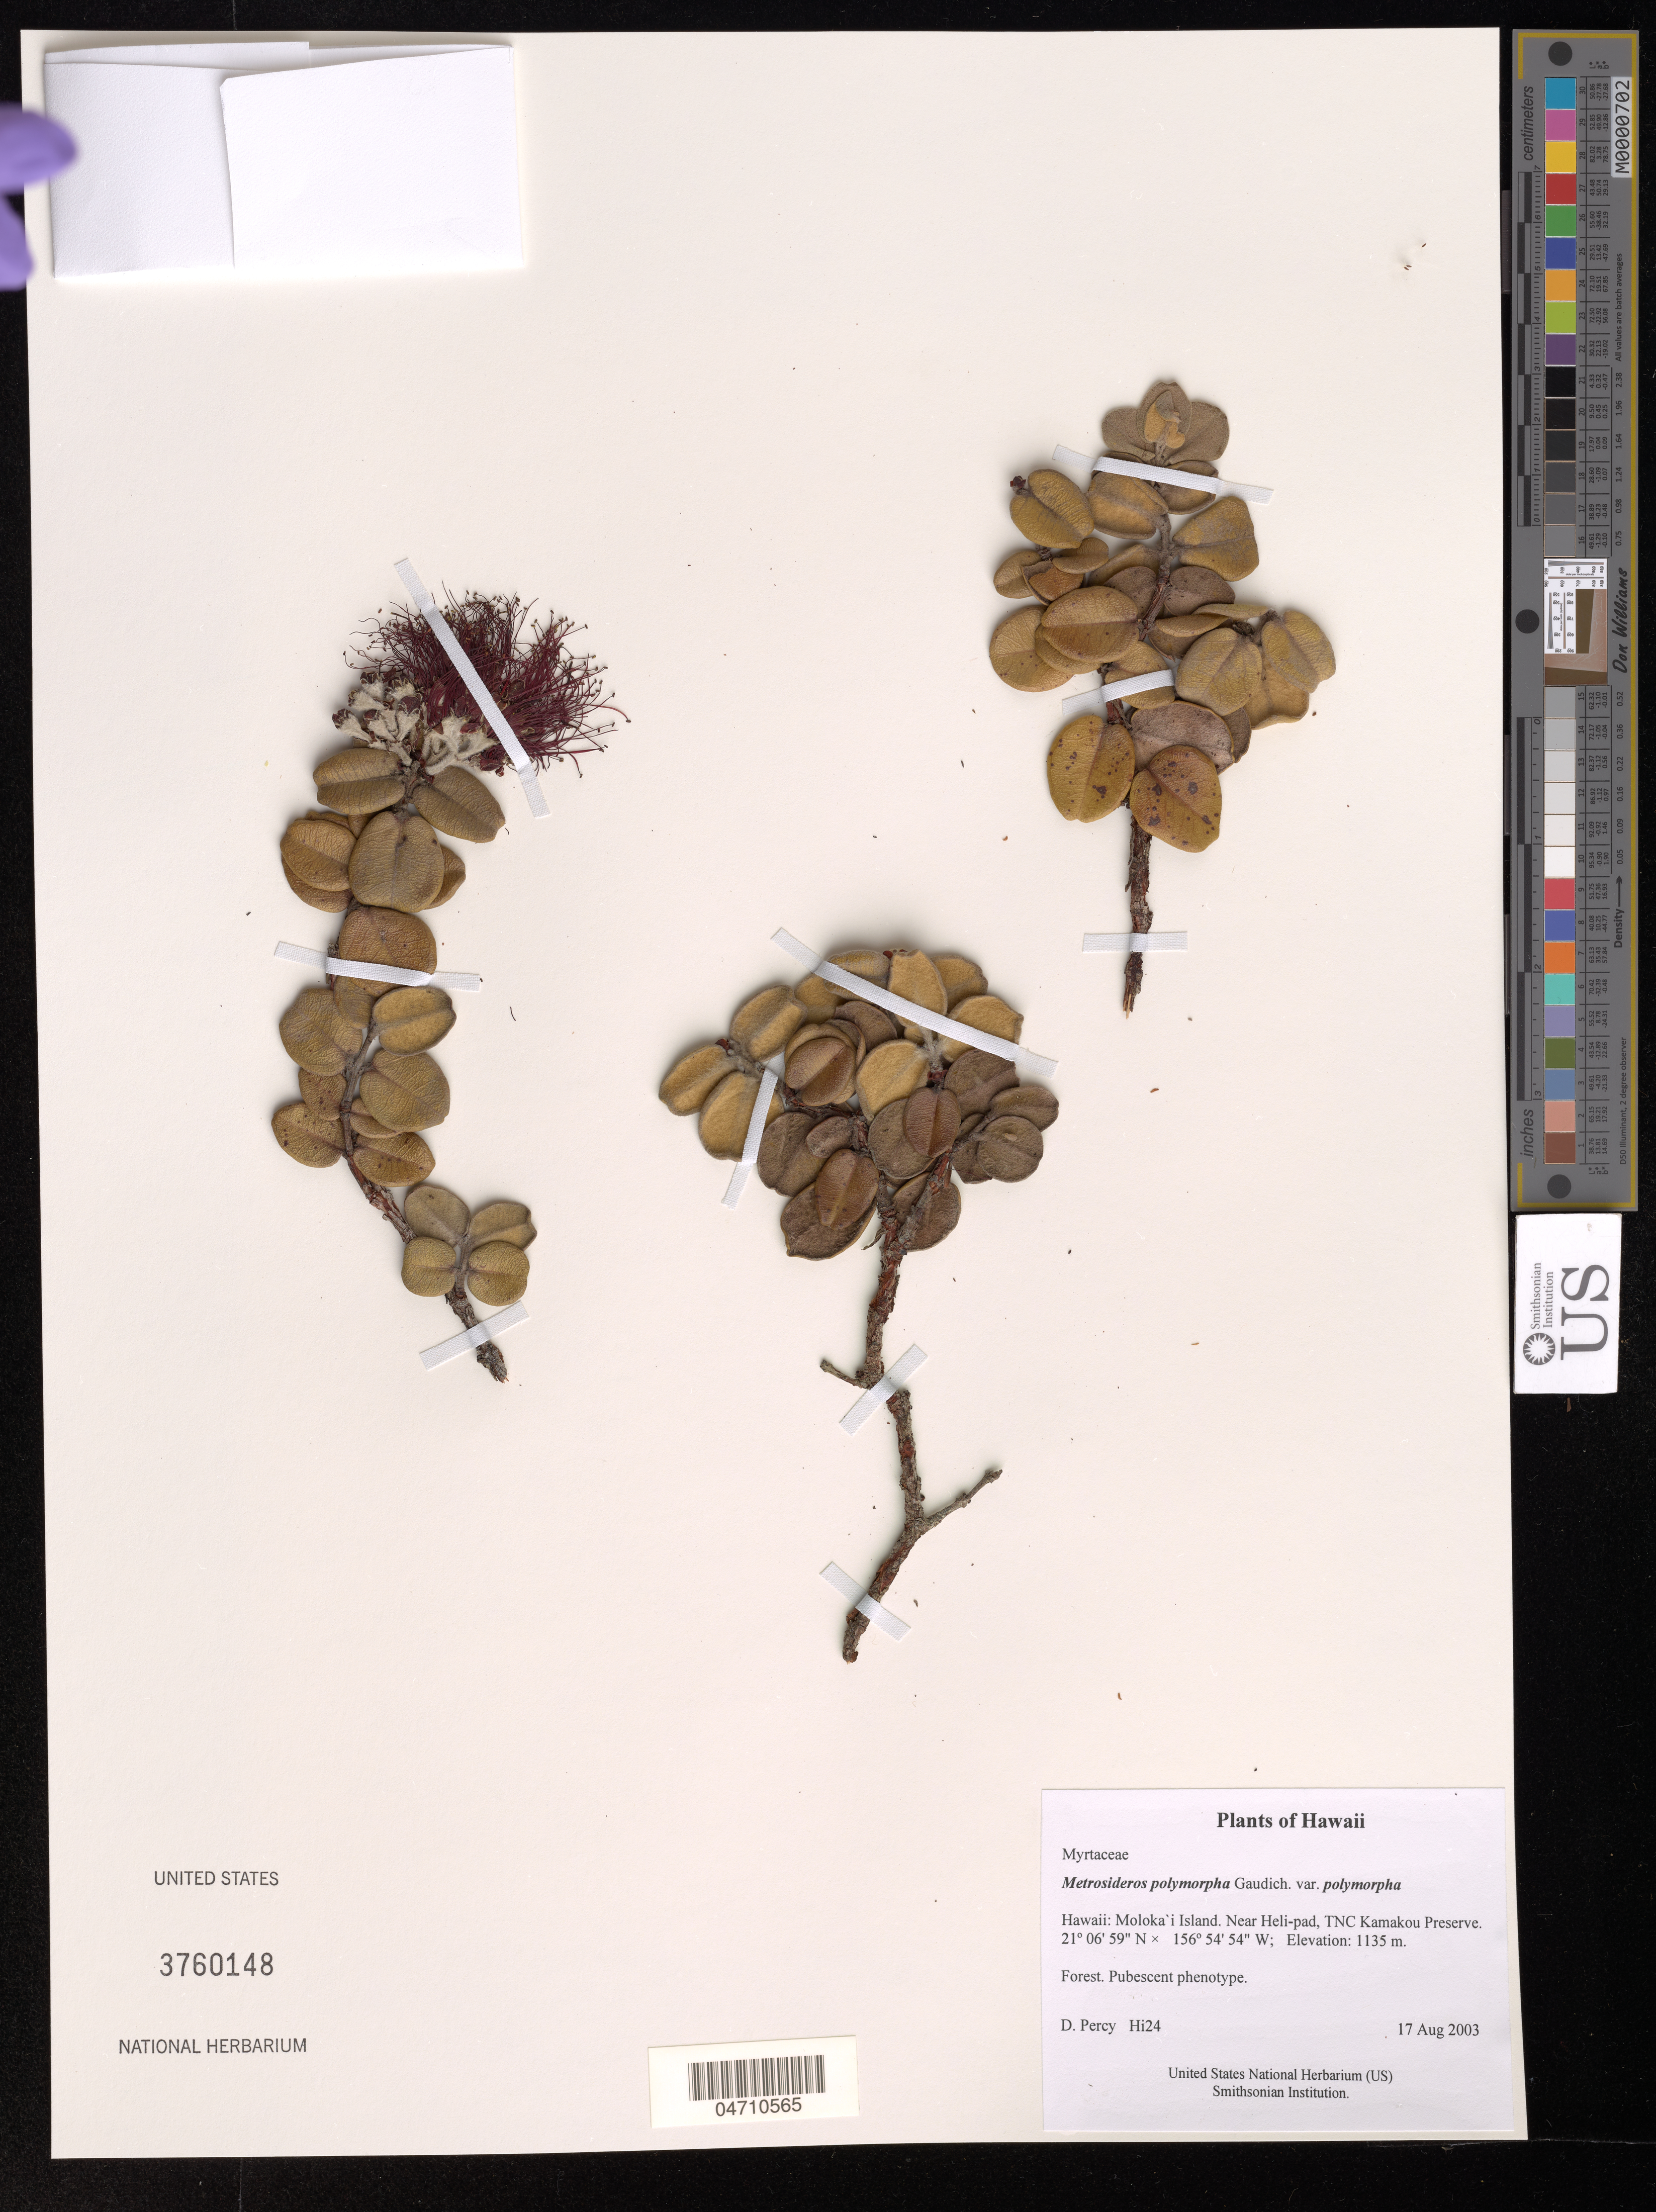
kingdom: Plantae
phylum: Tracheophyta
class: Magnoliopsida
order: Myrtales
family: Myrtaceae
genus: Metrosideros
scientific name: Metrosideros polymorpha var. polymorpha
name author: Gaudich.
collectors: D. Percy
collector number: Hi24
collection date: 2003-08-17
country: United States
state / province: Hawaii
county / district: Maui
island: Moloka'i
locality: Near Heli-pad, TNC Kamakou Preserve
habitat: Forest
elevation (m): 1135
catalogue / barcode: US 3760148